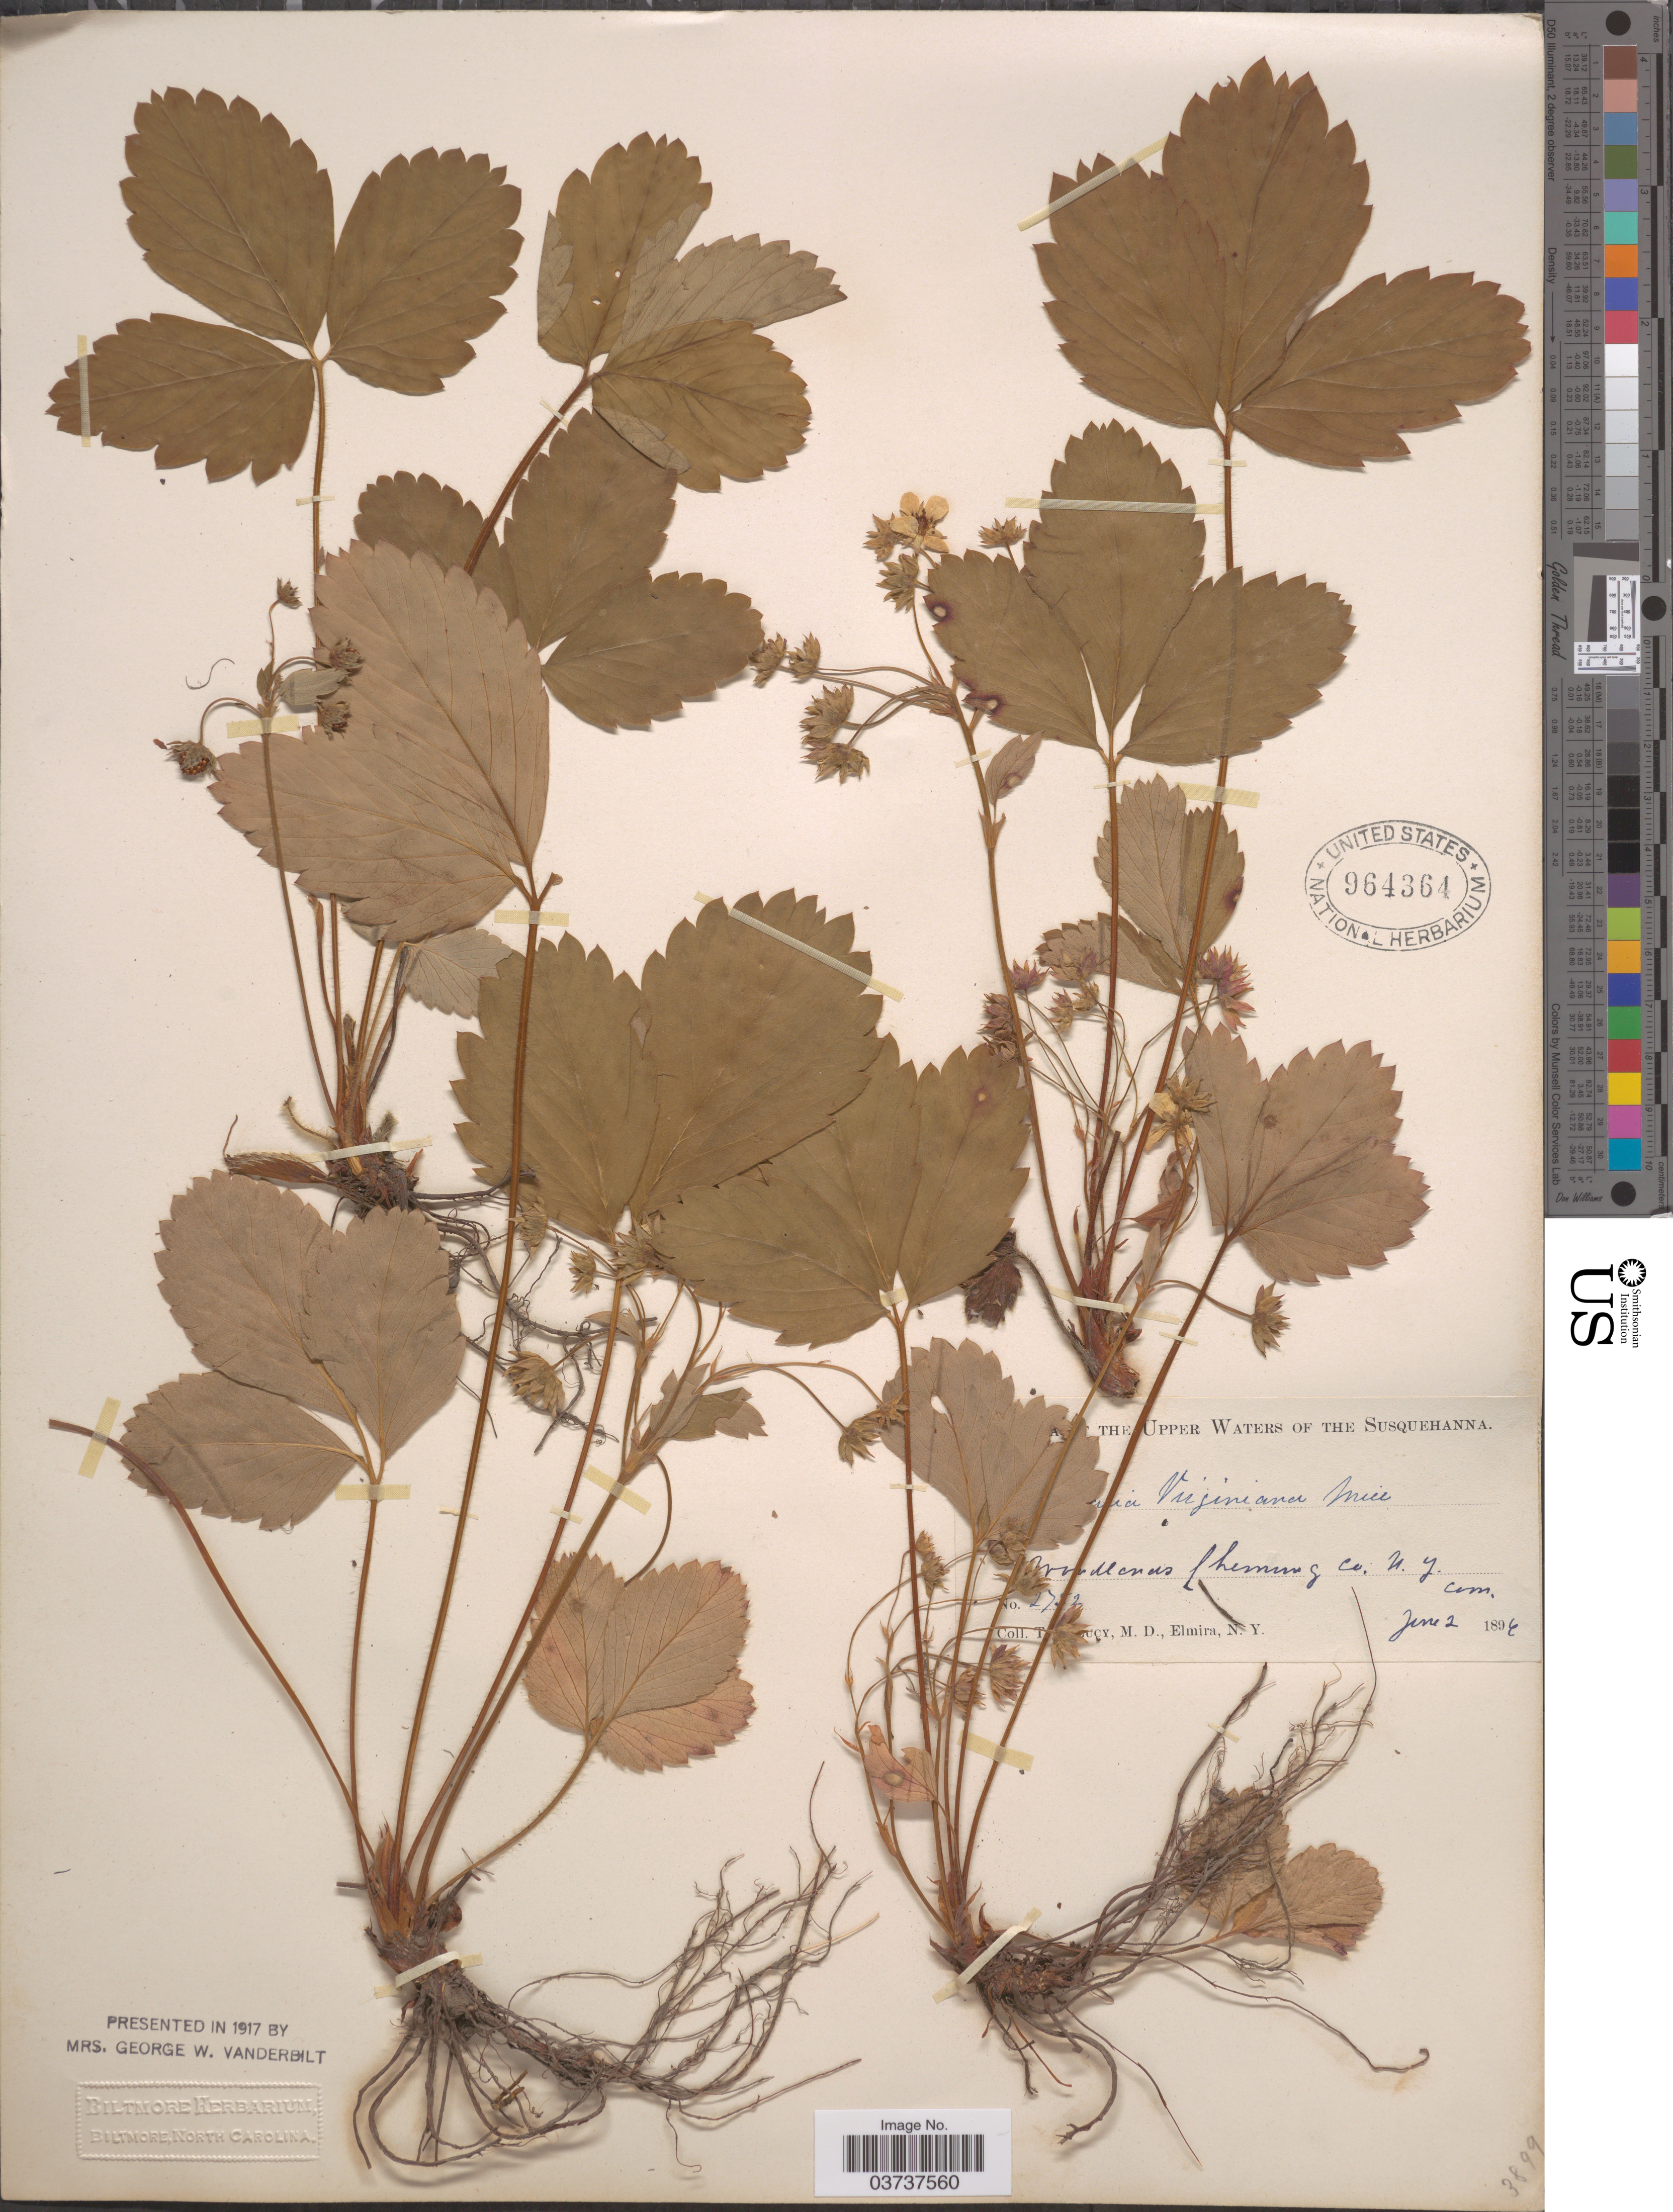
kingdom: Plantae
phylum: Tracheophyta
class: Magnoliopsida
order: Rosales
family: Rosaceae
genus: Fragaria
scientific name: Fragaria virginiana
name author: Mill.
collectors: T. Lucy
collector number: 2752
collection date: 1896-06-02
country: United States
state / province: New York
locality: The Upper Waters of the Susquehanna. Chemung Co.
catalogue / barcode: US 964364